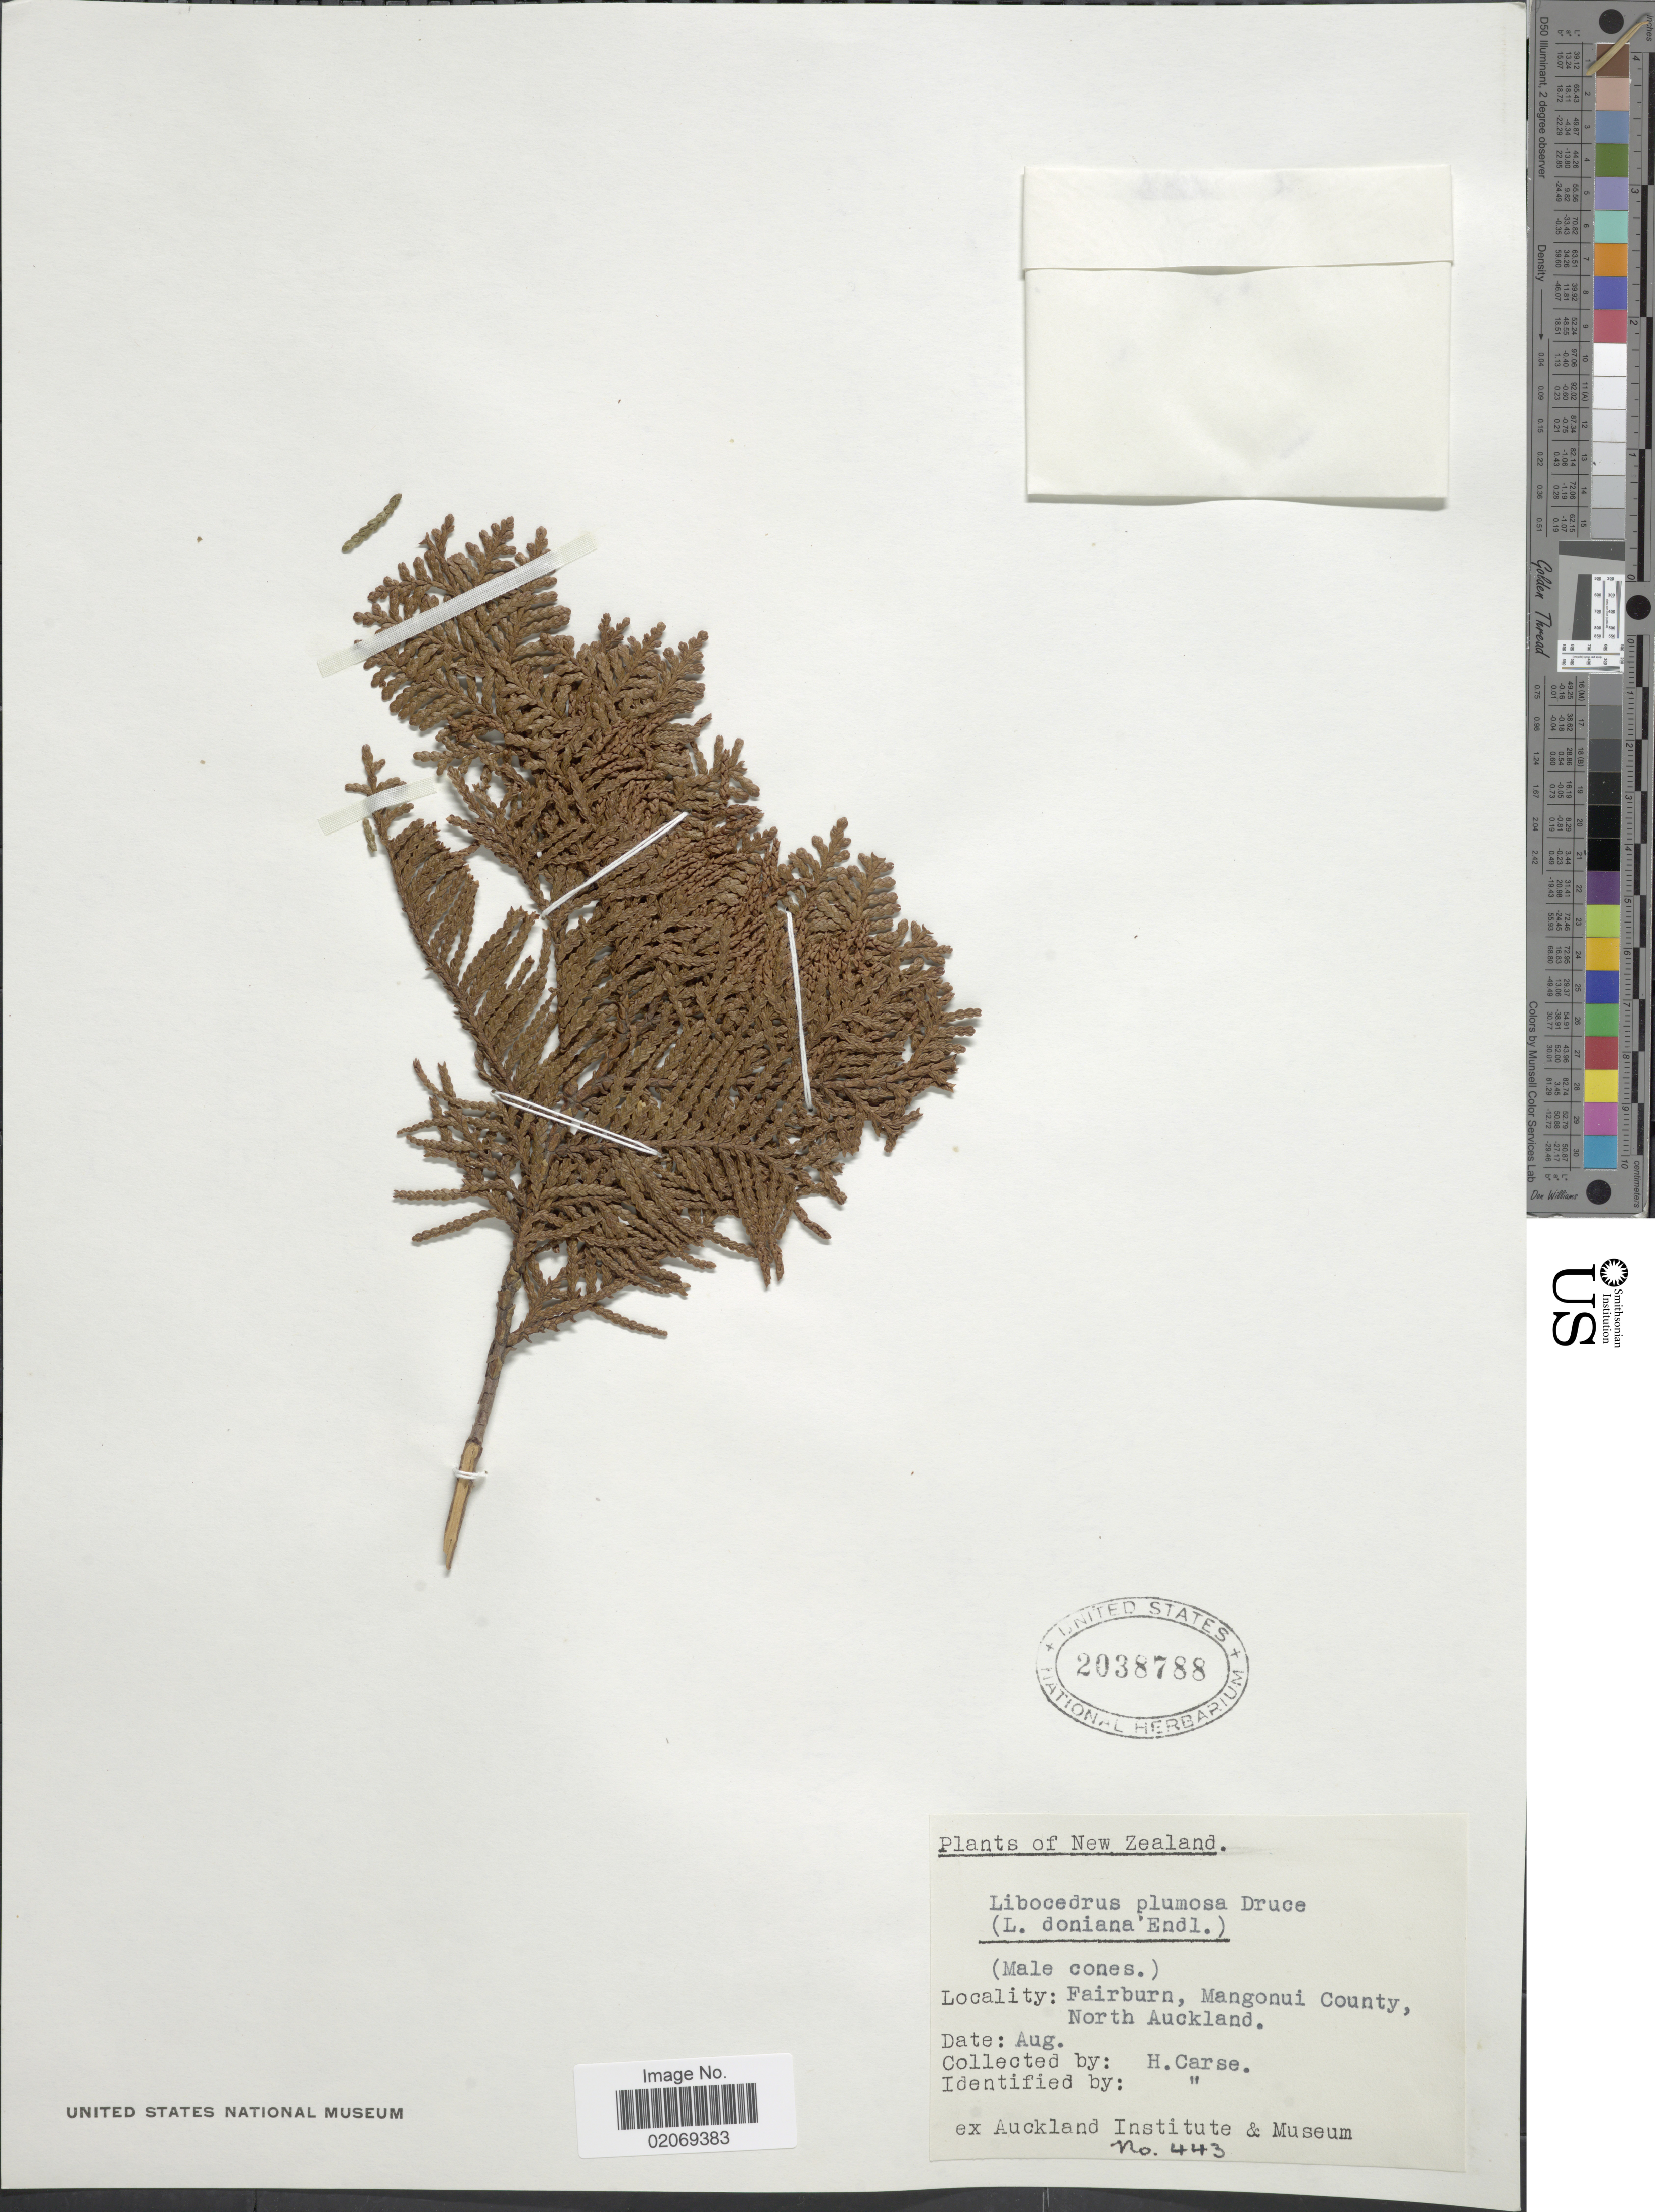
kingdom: Plantae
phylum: Tracheophyta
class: Pinopsida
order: Pinales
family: Cupressaceae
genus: Libocedrus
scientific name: Libocedrus plumosa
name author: (D. Don) Druce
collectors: H. Carse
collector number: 443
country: New Zealand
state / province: Auckland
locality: Fairburn, mangonui County, North Auckland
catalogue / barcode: US 2038788